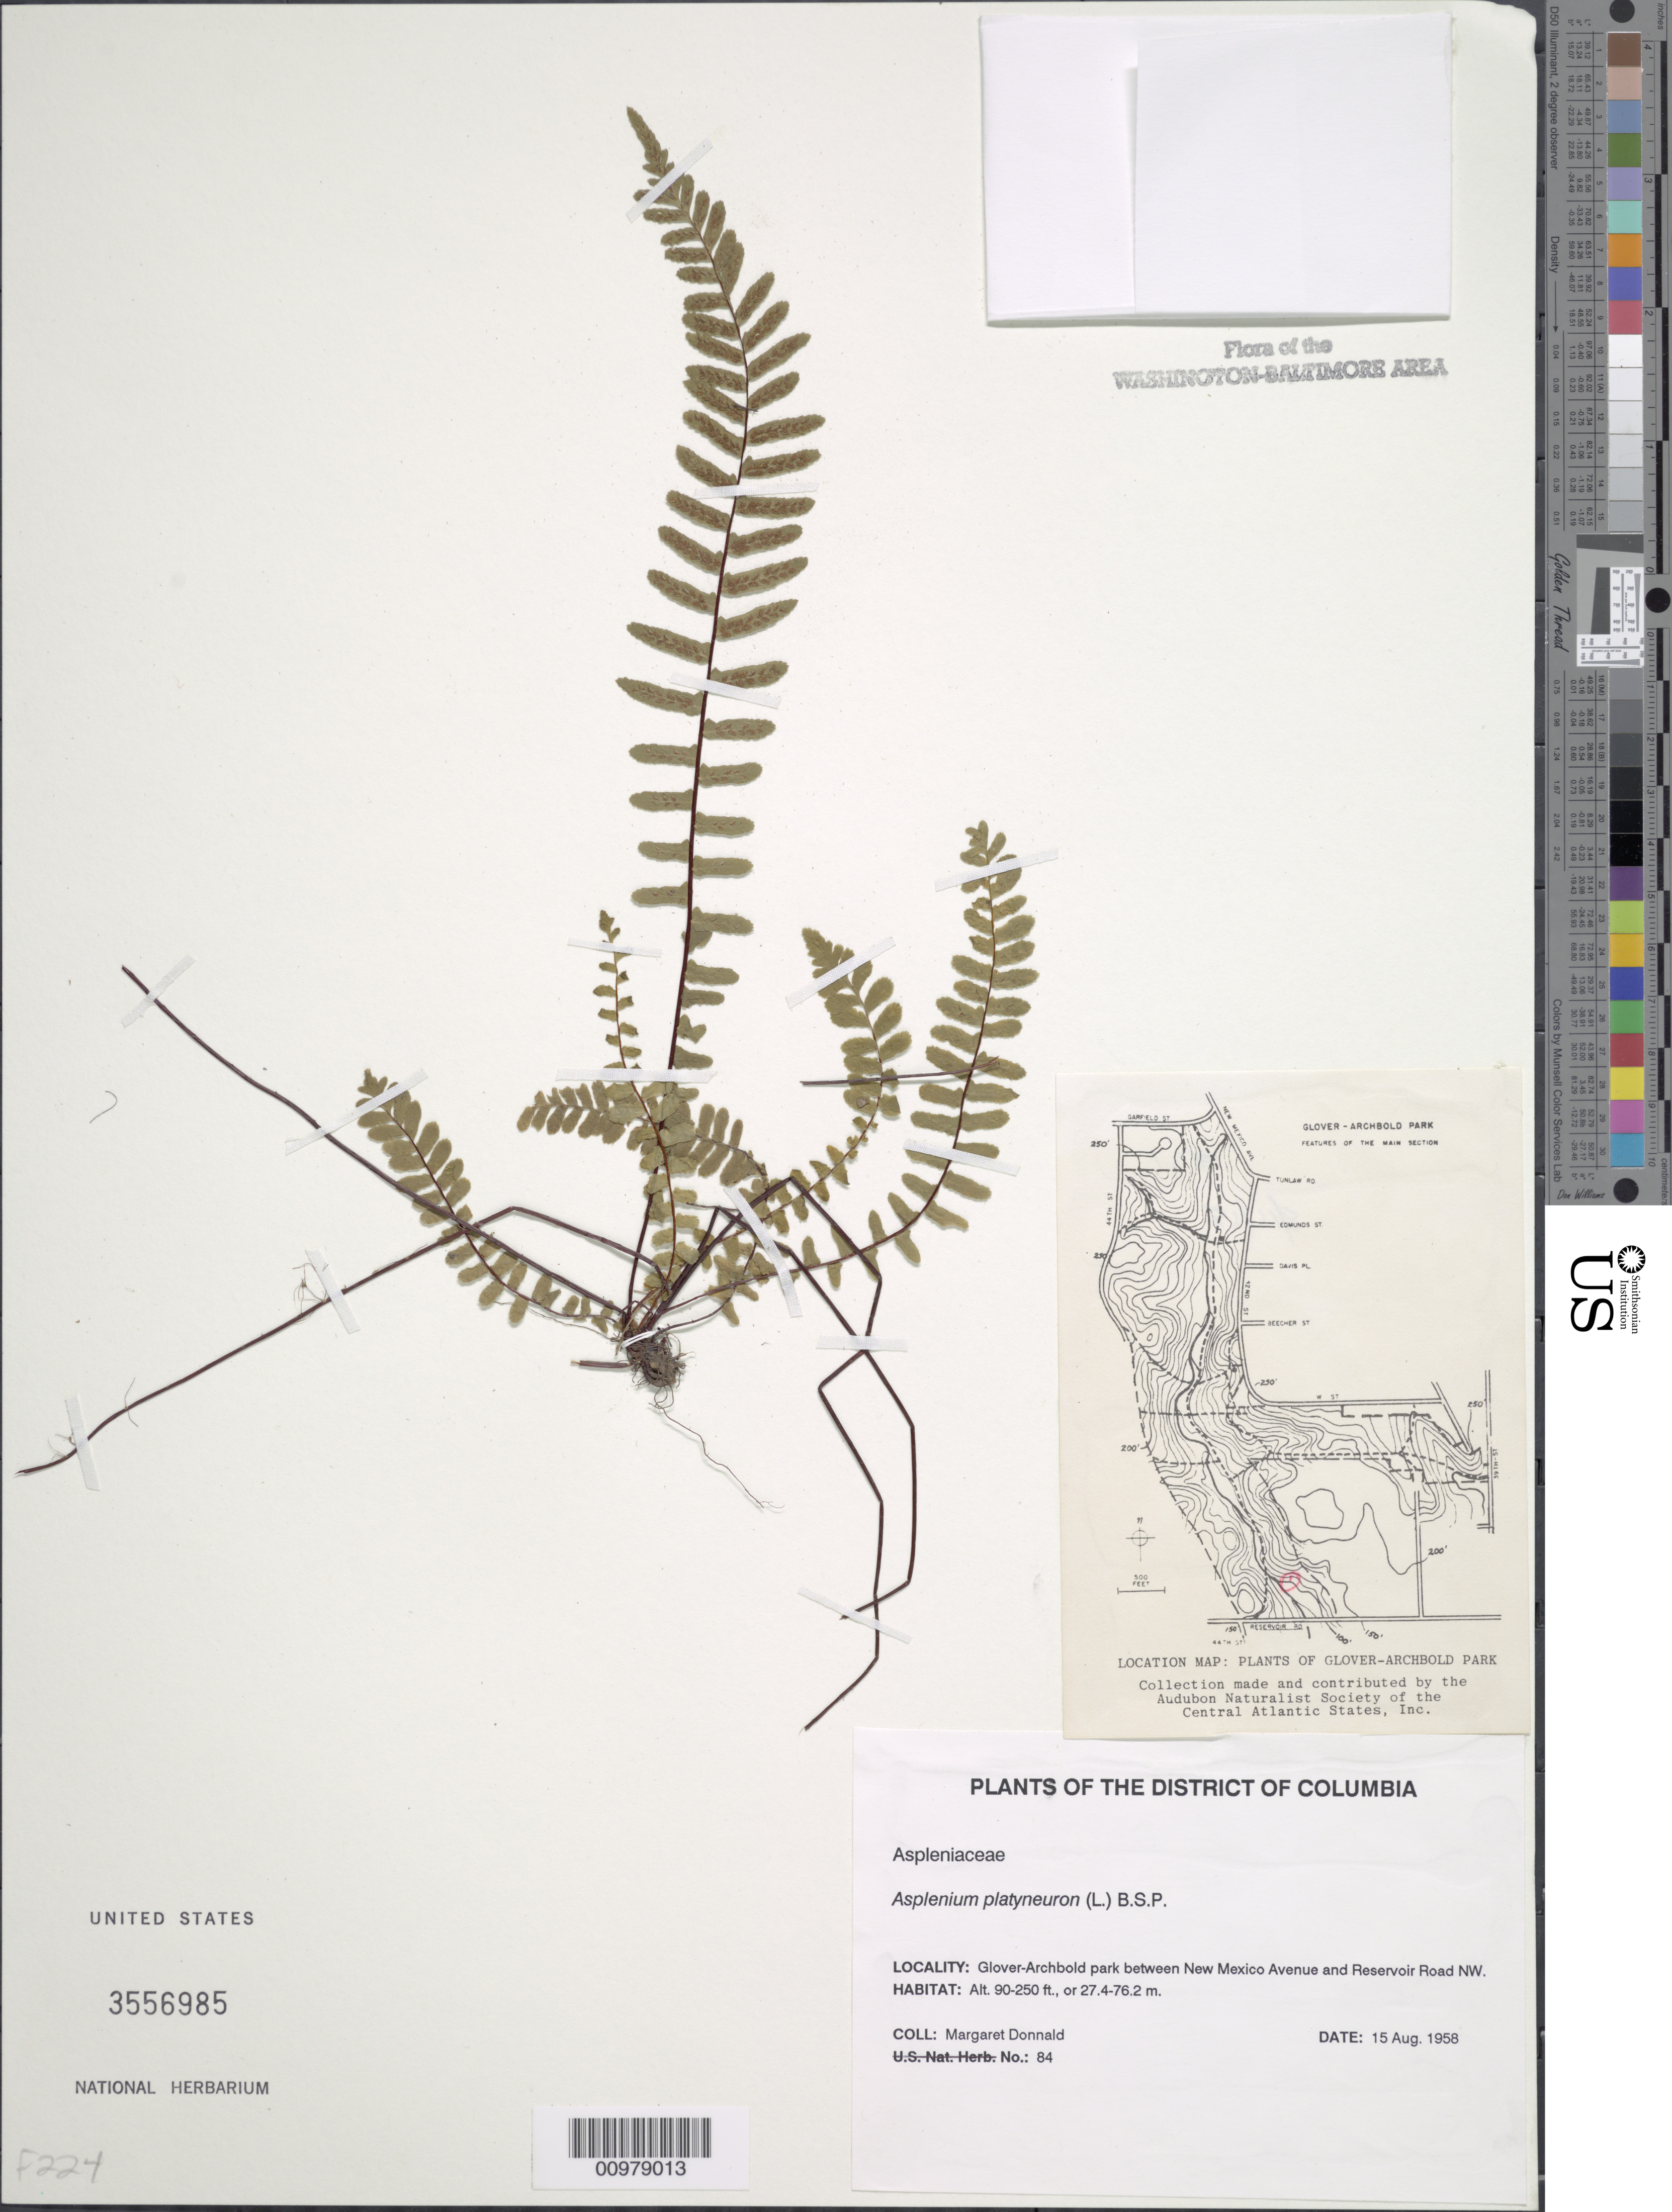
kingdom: Plantae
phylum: Tracheophyta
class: Polypodiopsida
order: Polypodiales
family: Aspleniaceae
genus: Asplenium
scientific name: Asplenium platyneuron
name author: (L.) Britton, Stearns & Poggenb.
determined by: Annable, C. R.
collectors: M. Donnald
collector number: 84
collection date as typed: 15 Aug 1958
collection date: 1958-08-15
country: United States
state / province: District of Columbia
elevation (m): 27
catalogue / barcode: US 3556985